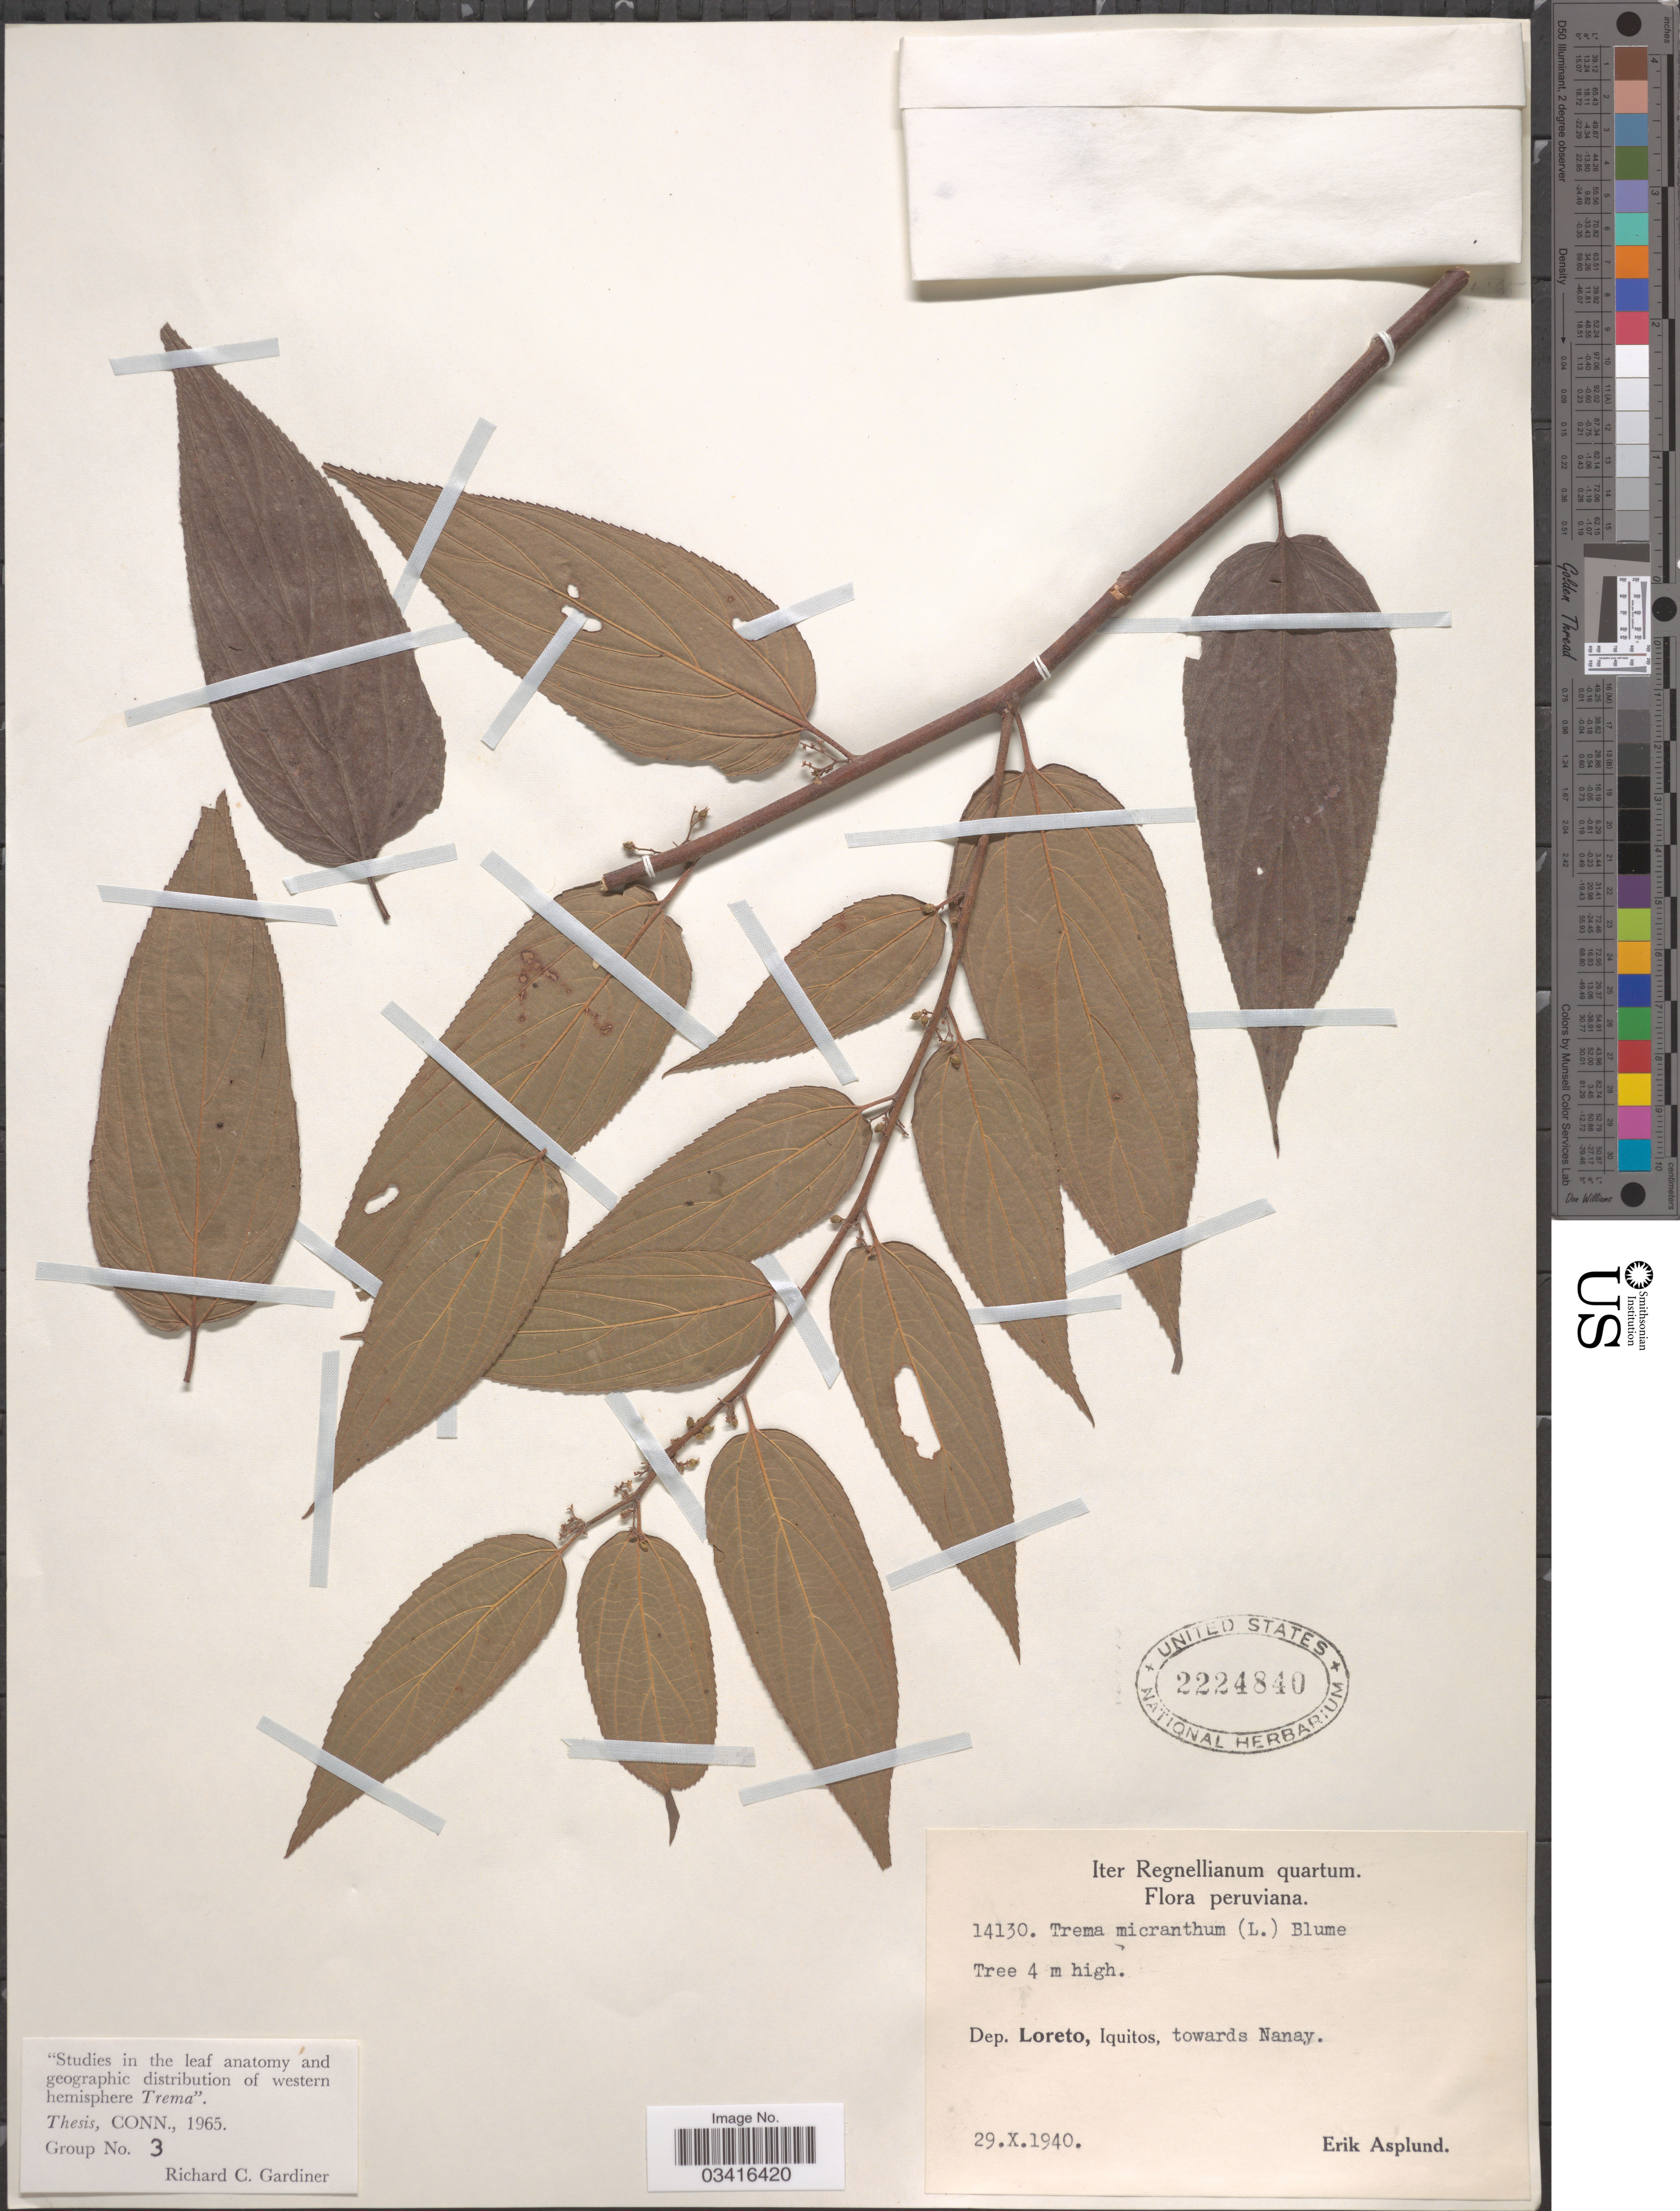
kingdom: Plantae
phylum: Tracheophyta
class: Magnoliopsida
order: Rosales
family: Cannabaceae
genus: Trema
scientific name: Trema micranthum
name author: (L.) Blume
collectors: E. Asplund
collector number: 14130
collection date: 1940-10-29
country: Peru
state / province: Loreto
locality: Dep. Loreto, Iquitos, towards Nanay.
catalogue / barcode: US 2224840